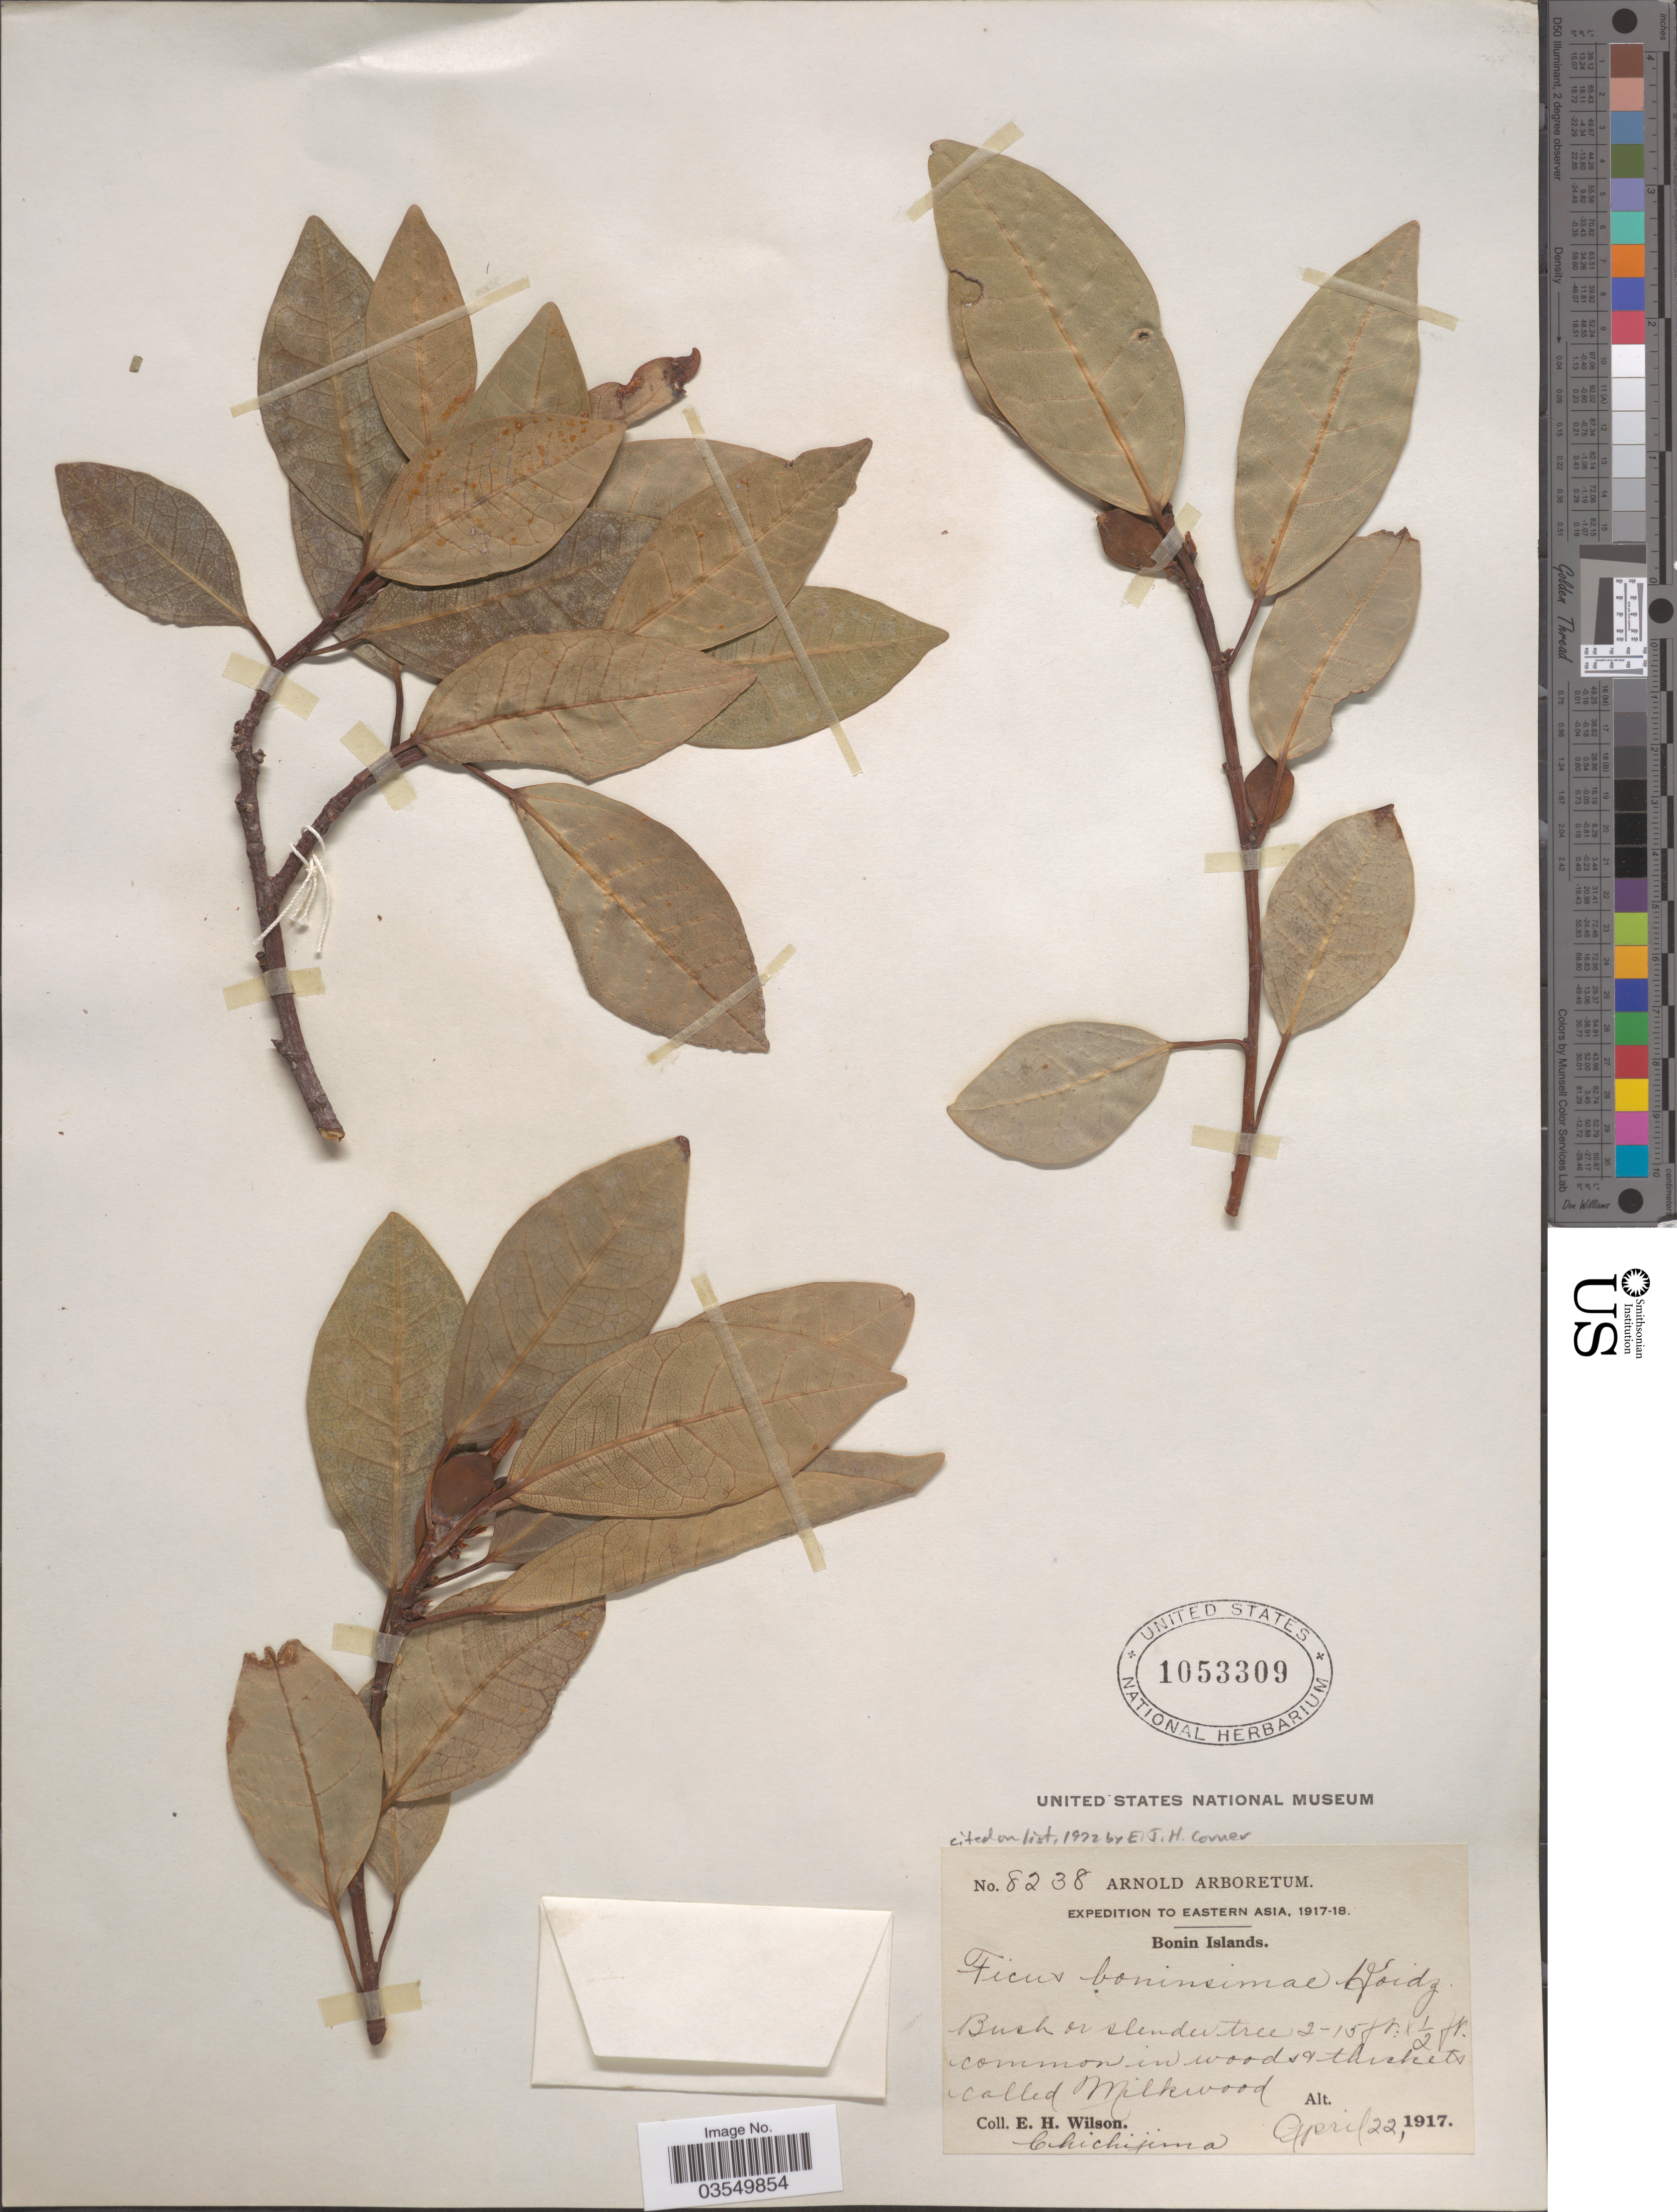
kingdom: Plantae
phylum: Tracheophyta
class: Magnoliopsida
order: Rosales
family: Moraceae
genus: Ficus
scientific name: Ficus boninsimae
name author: Koidz.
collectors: E. Wilson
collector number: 8238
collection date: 1917-04-22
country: Japan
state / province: Tokyo, Federal City of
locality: Eastern Asia. Bonin Islands. Chichijima.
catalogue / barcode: US 1053309